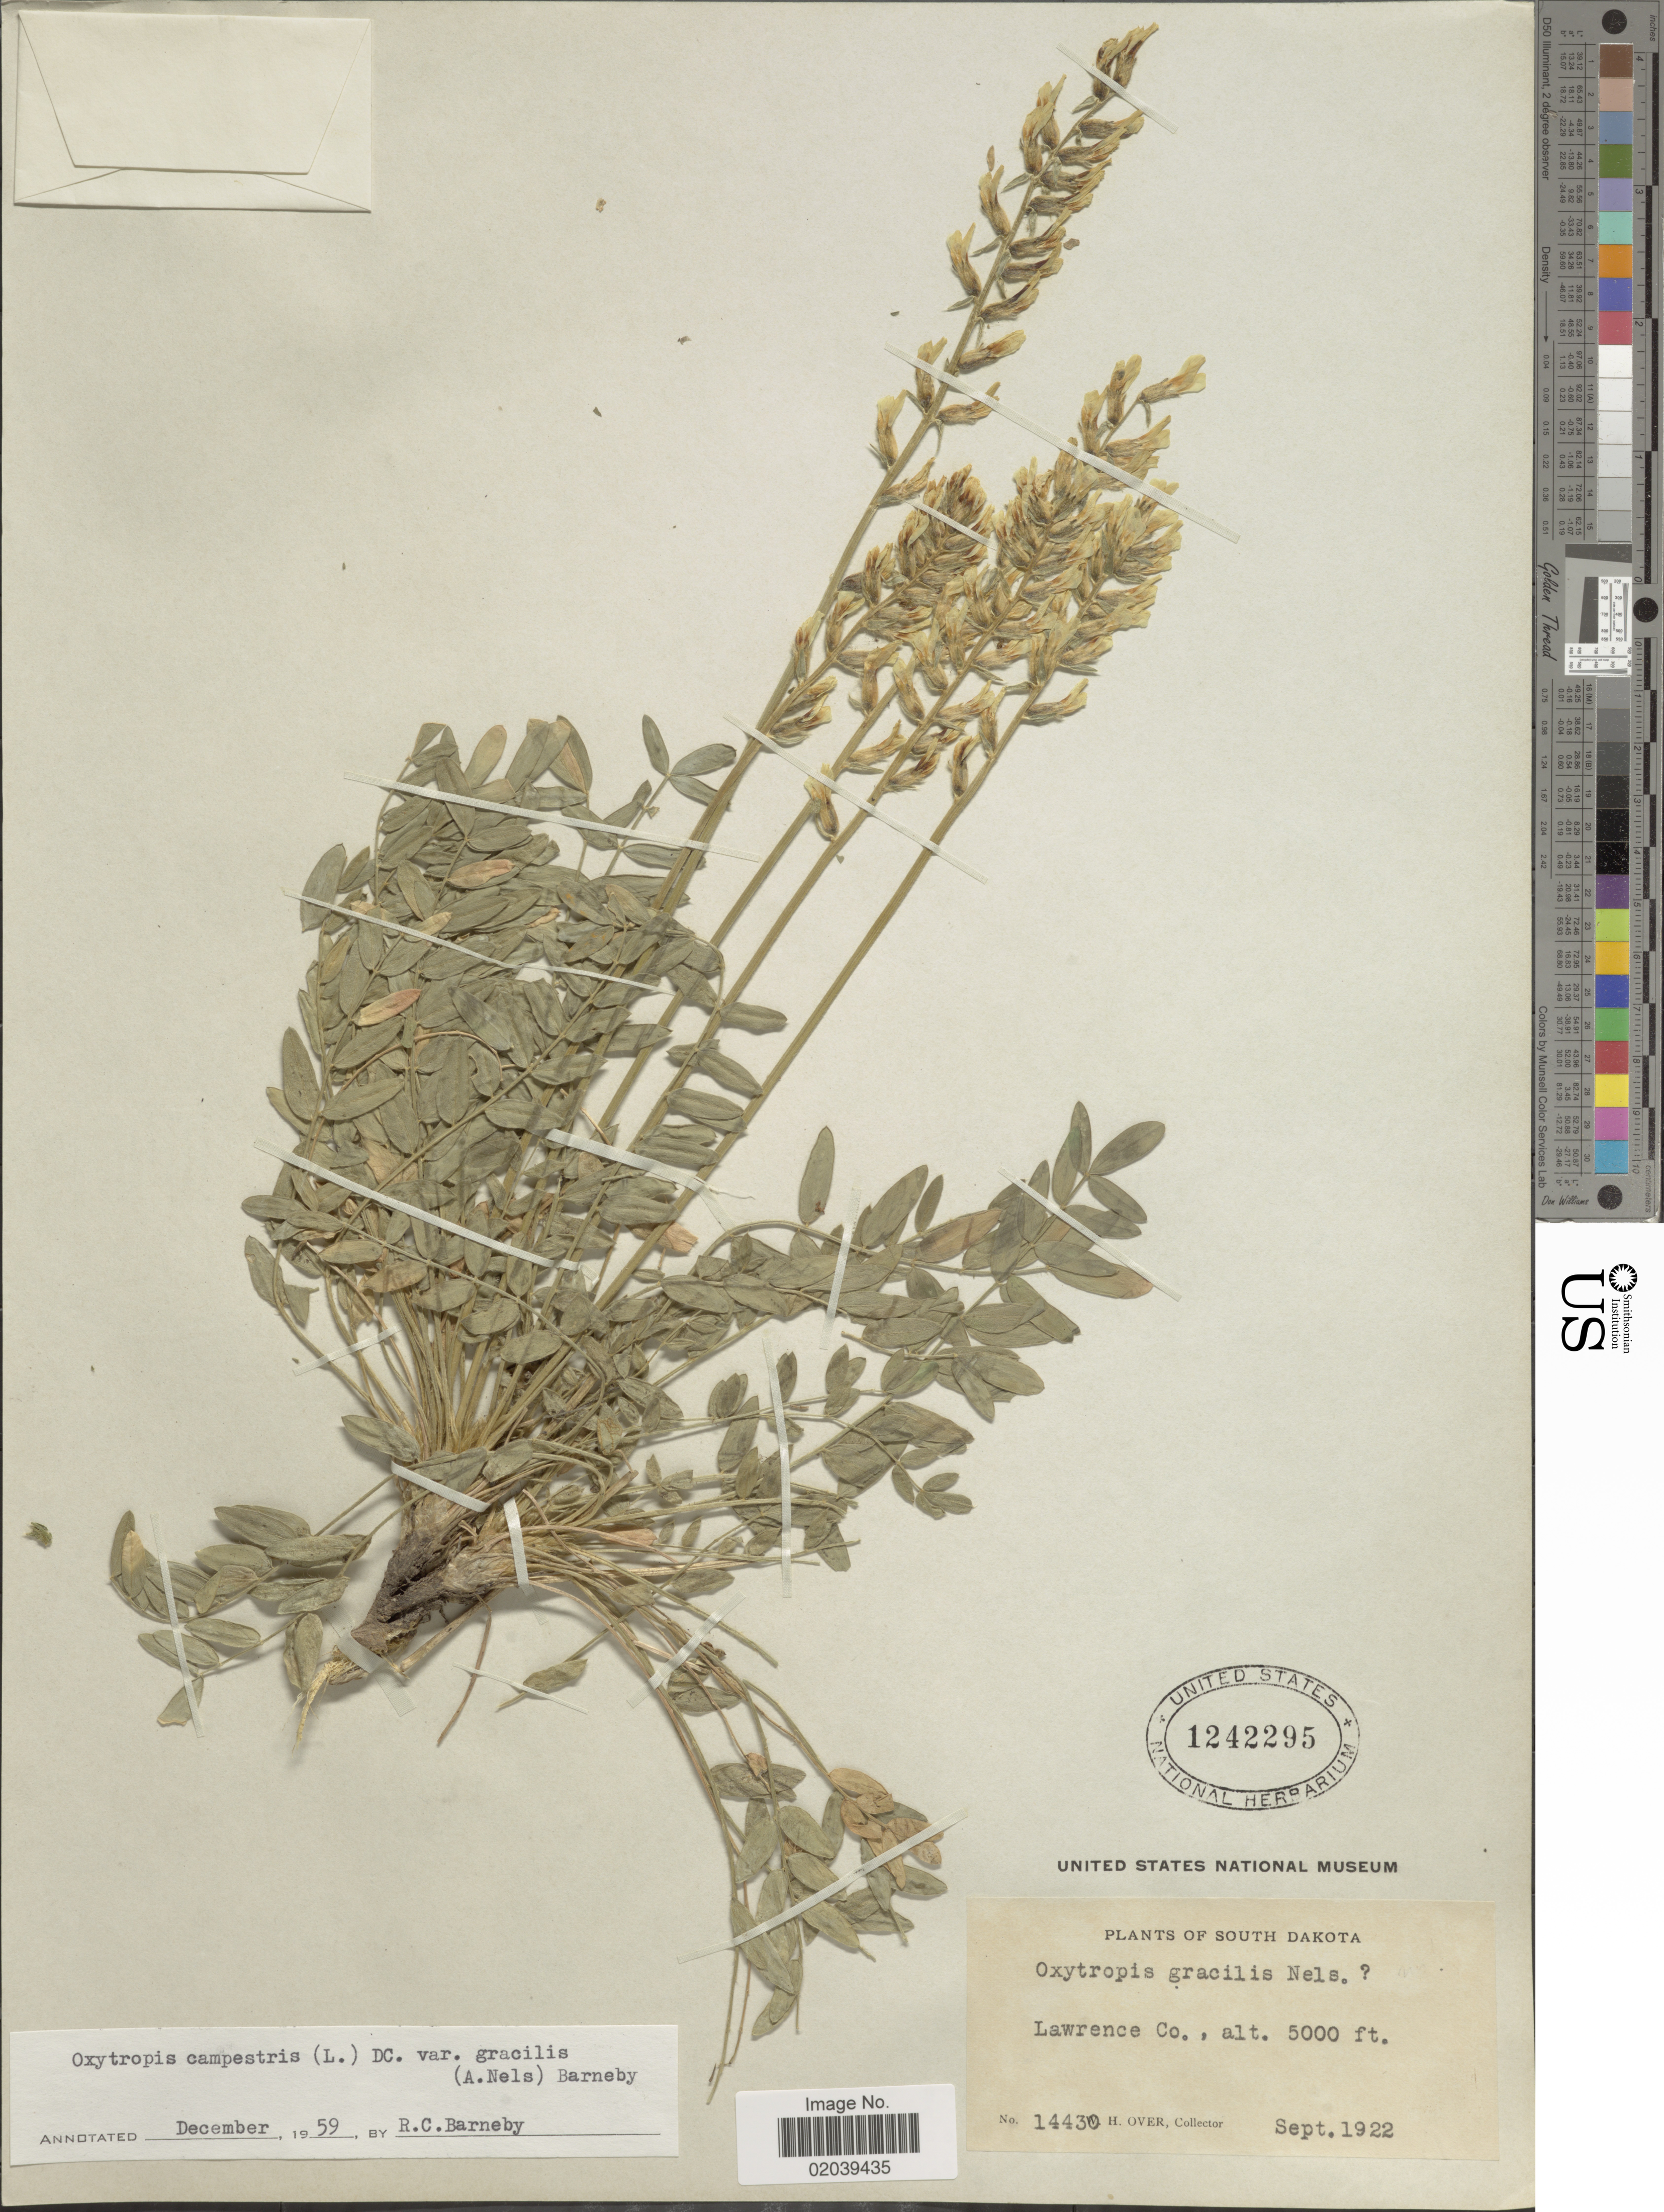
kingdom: Plantae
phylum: Tracheophyta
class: Magnoliopsida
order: Fabales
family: Fabaceae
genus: Oxytropis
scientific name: Oxytropis campestris var. gracilis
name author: (A. Nelson) Barneby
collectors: W. Over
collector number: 14430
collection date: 1922-09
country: United States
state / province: South Dakota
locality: Lawrence Co.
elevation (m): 1524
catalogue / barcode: US 1242295